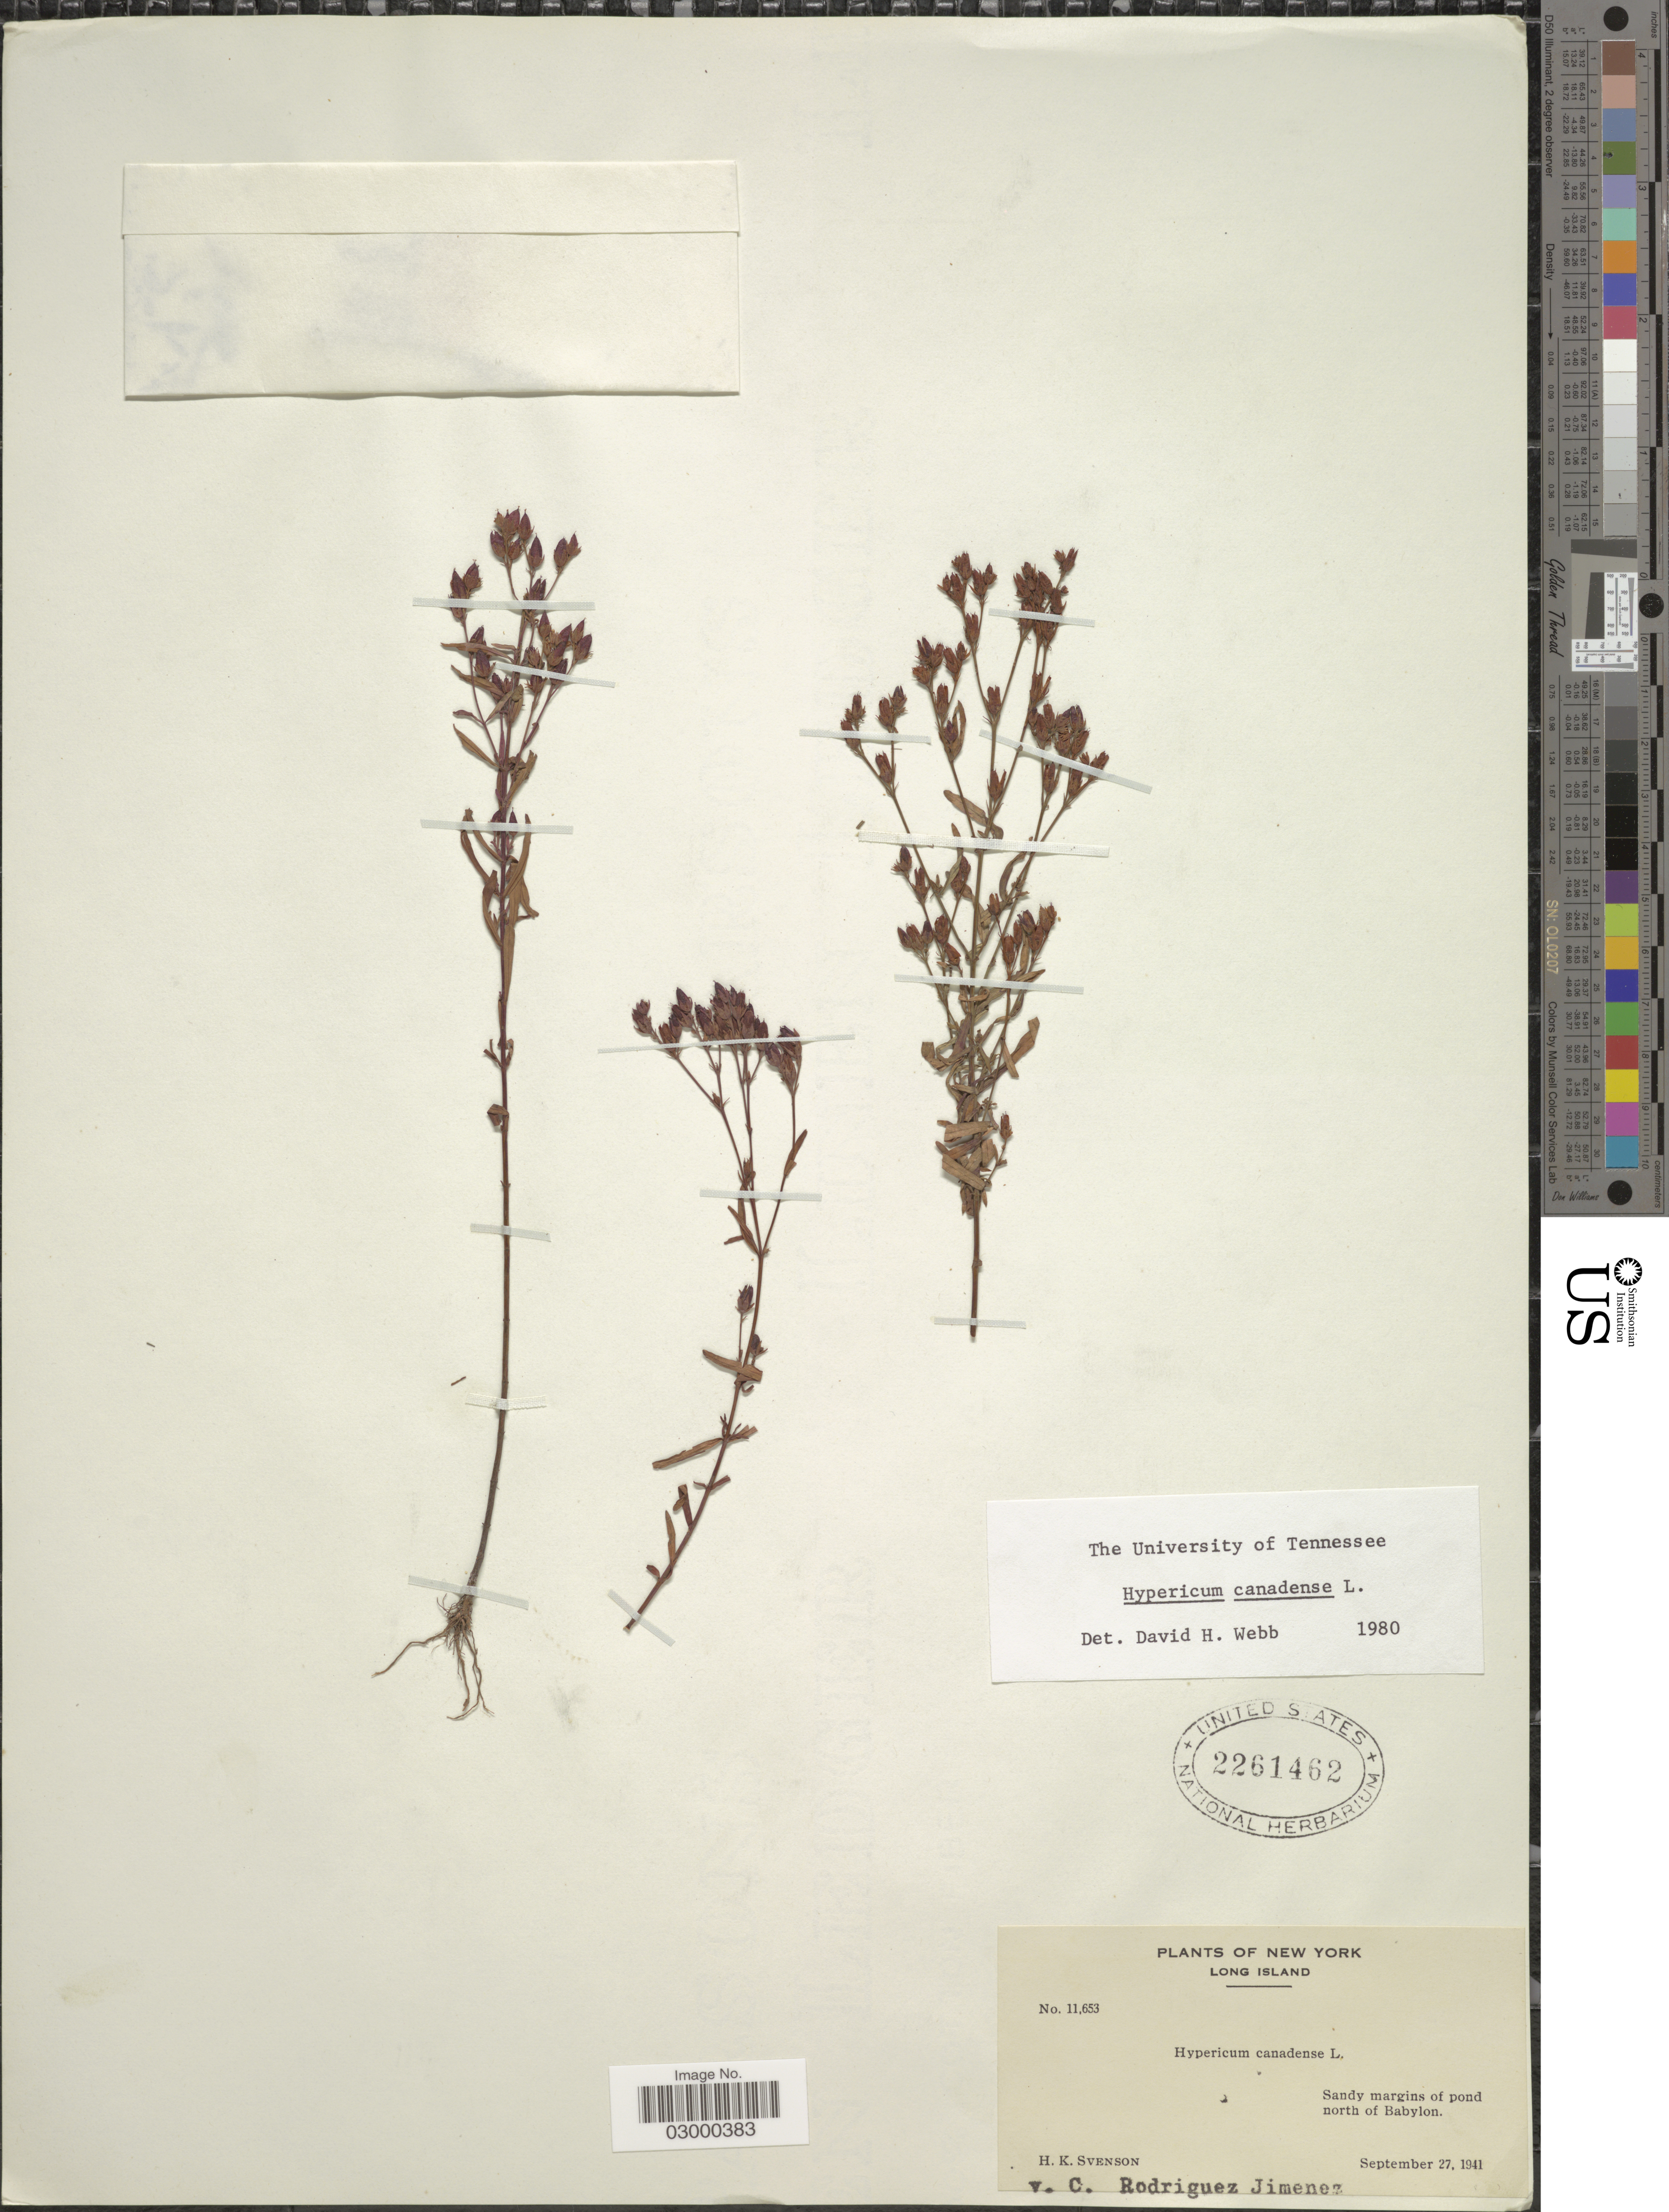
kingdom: Plantae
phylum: Tracheophyta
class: Magnoliopsida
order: Malpighiales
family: Hypericaceae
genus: Hypericum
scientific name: Hypericum canadense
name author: L.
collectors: H. K. Svenson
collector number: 11653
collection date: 1941-09-27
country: United States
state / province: New York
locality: Long Island, Sandy margin of pond north of Babylon.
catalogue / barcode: US 2261462